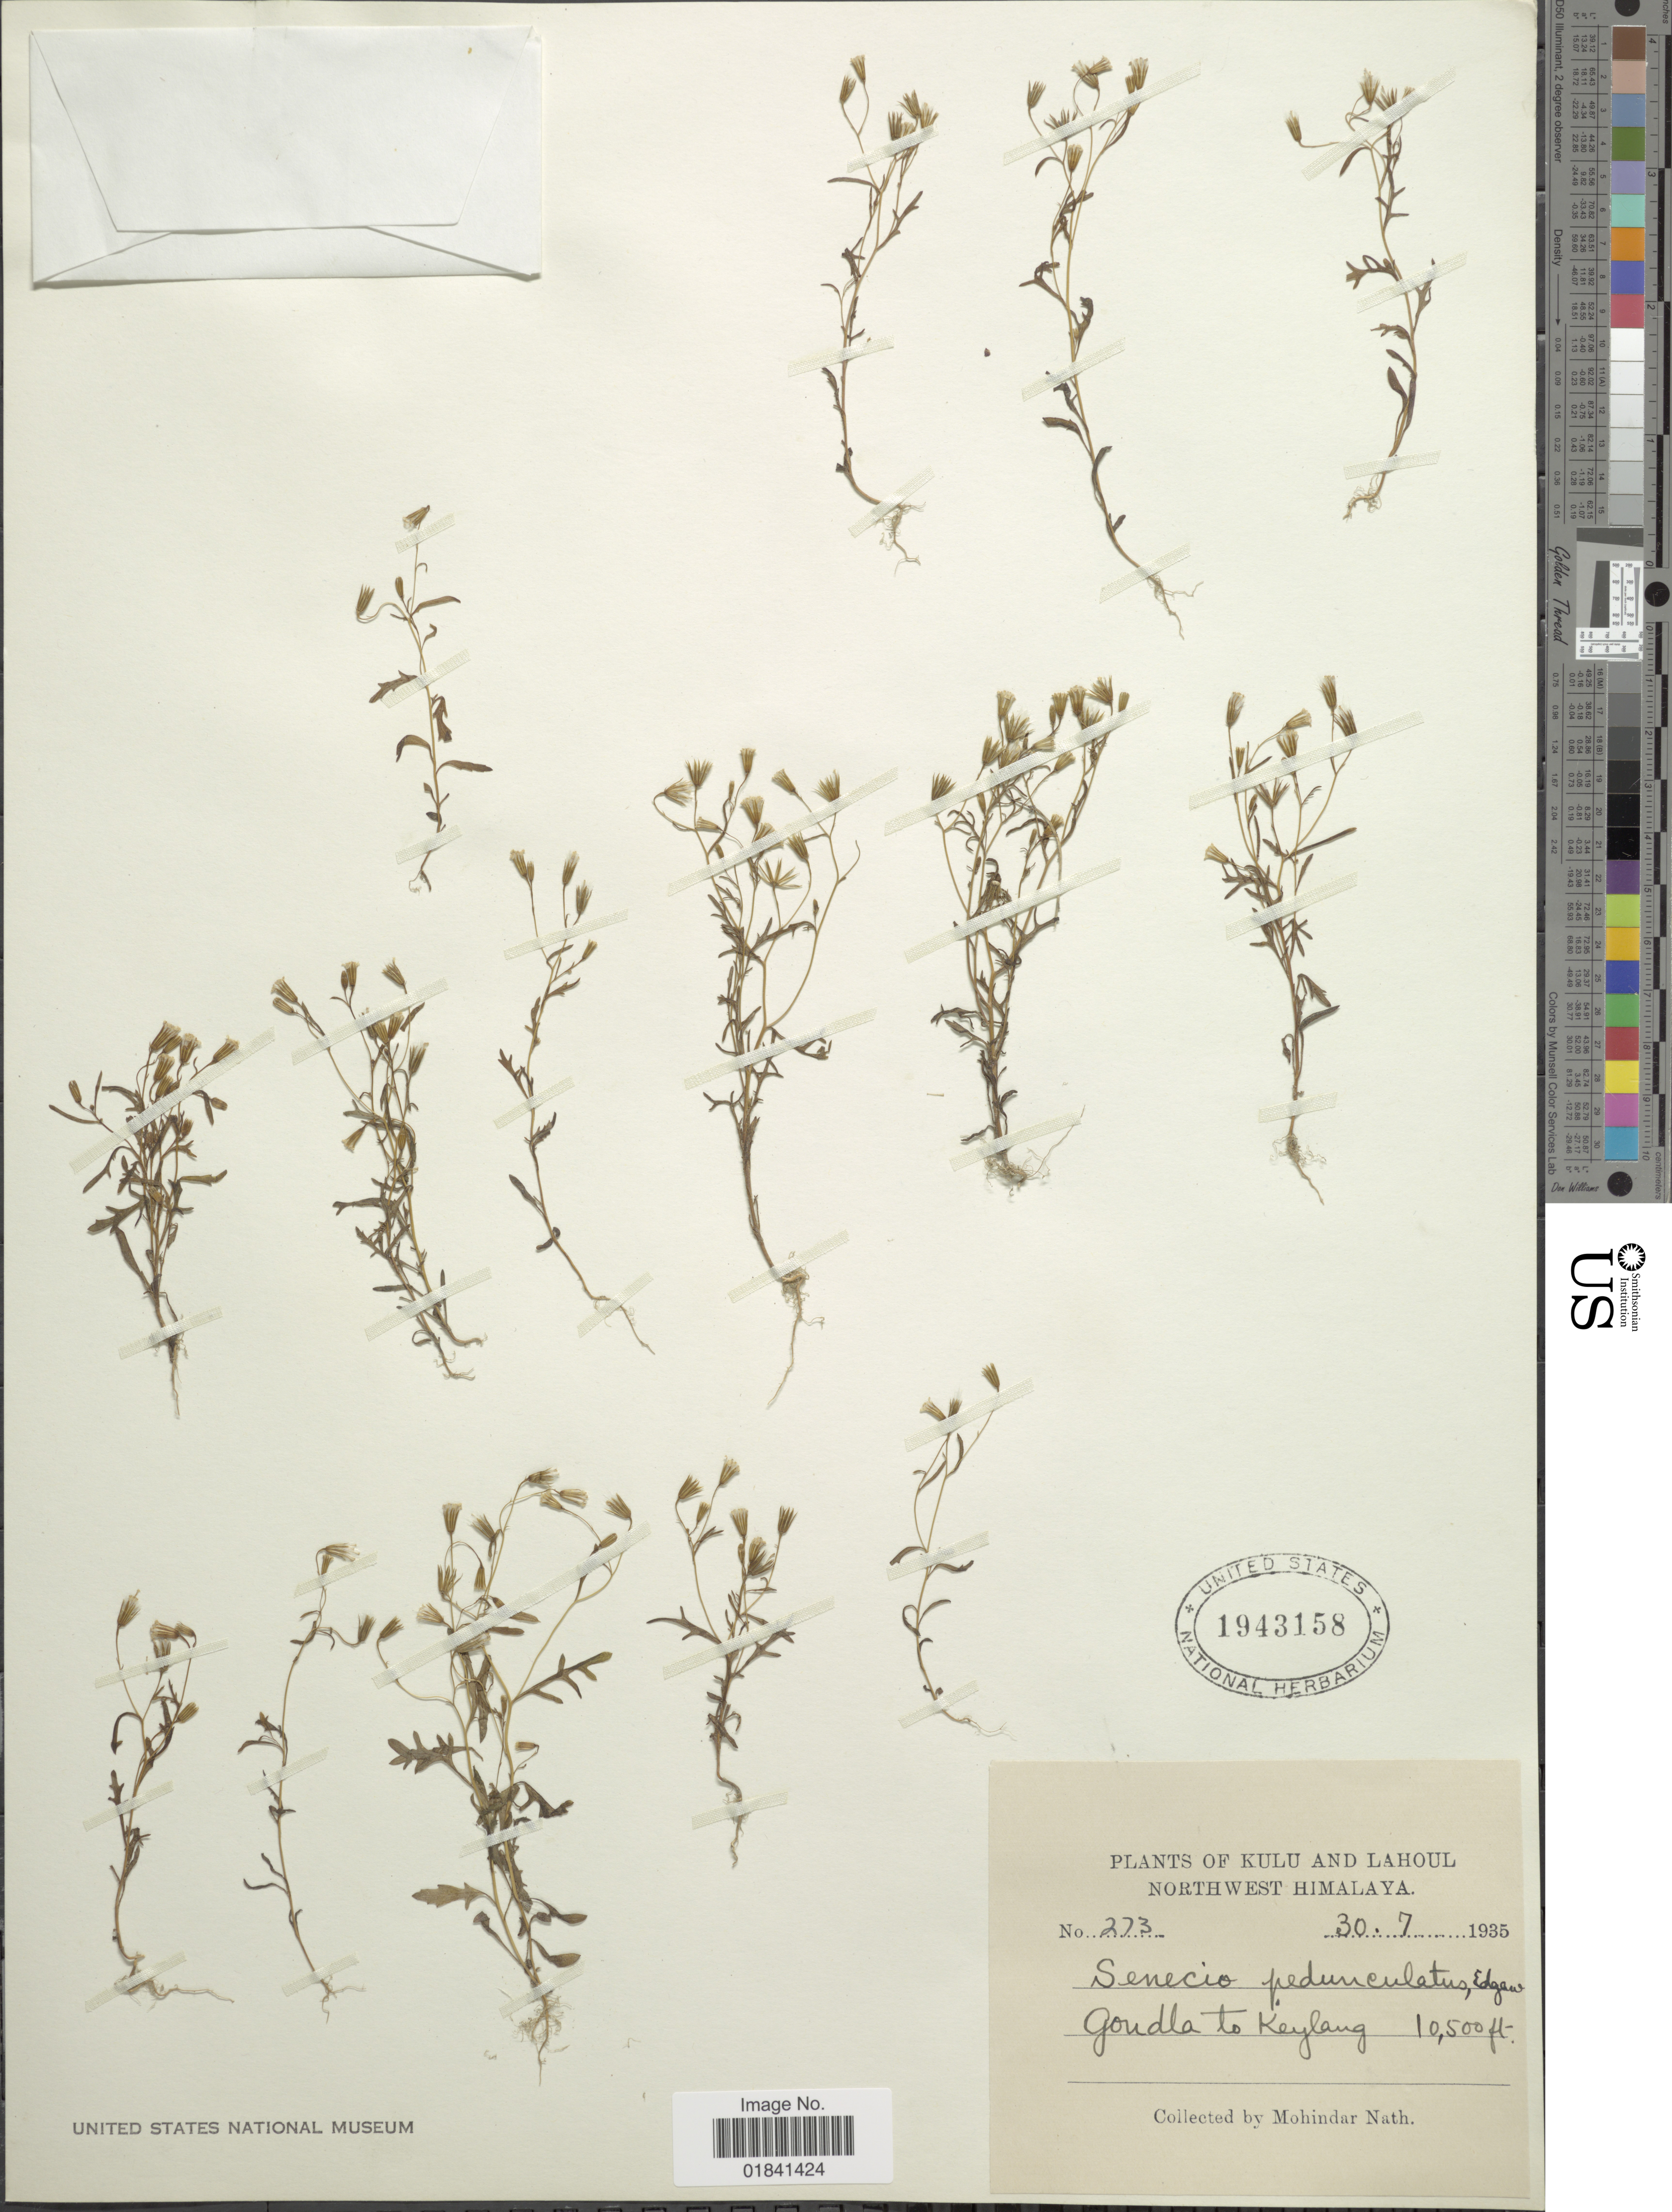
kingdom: Plantae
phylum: Tracheophyta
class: Magnoliopsida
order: Asterales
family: Asteraceae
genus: Senecio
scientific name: Senecio pedunculatus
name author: Edgew.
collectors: M. Nath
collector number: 273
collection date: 1935-07-30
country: India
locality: Kulu and Lahoul, Northwest Himalaya, Goudla to Keylang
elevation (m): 3200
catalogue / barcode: US 1943158